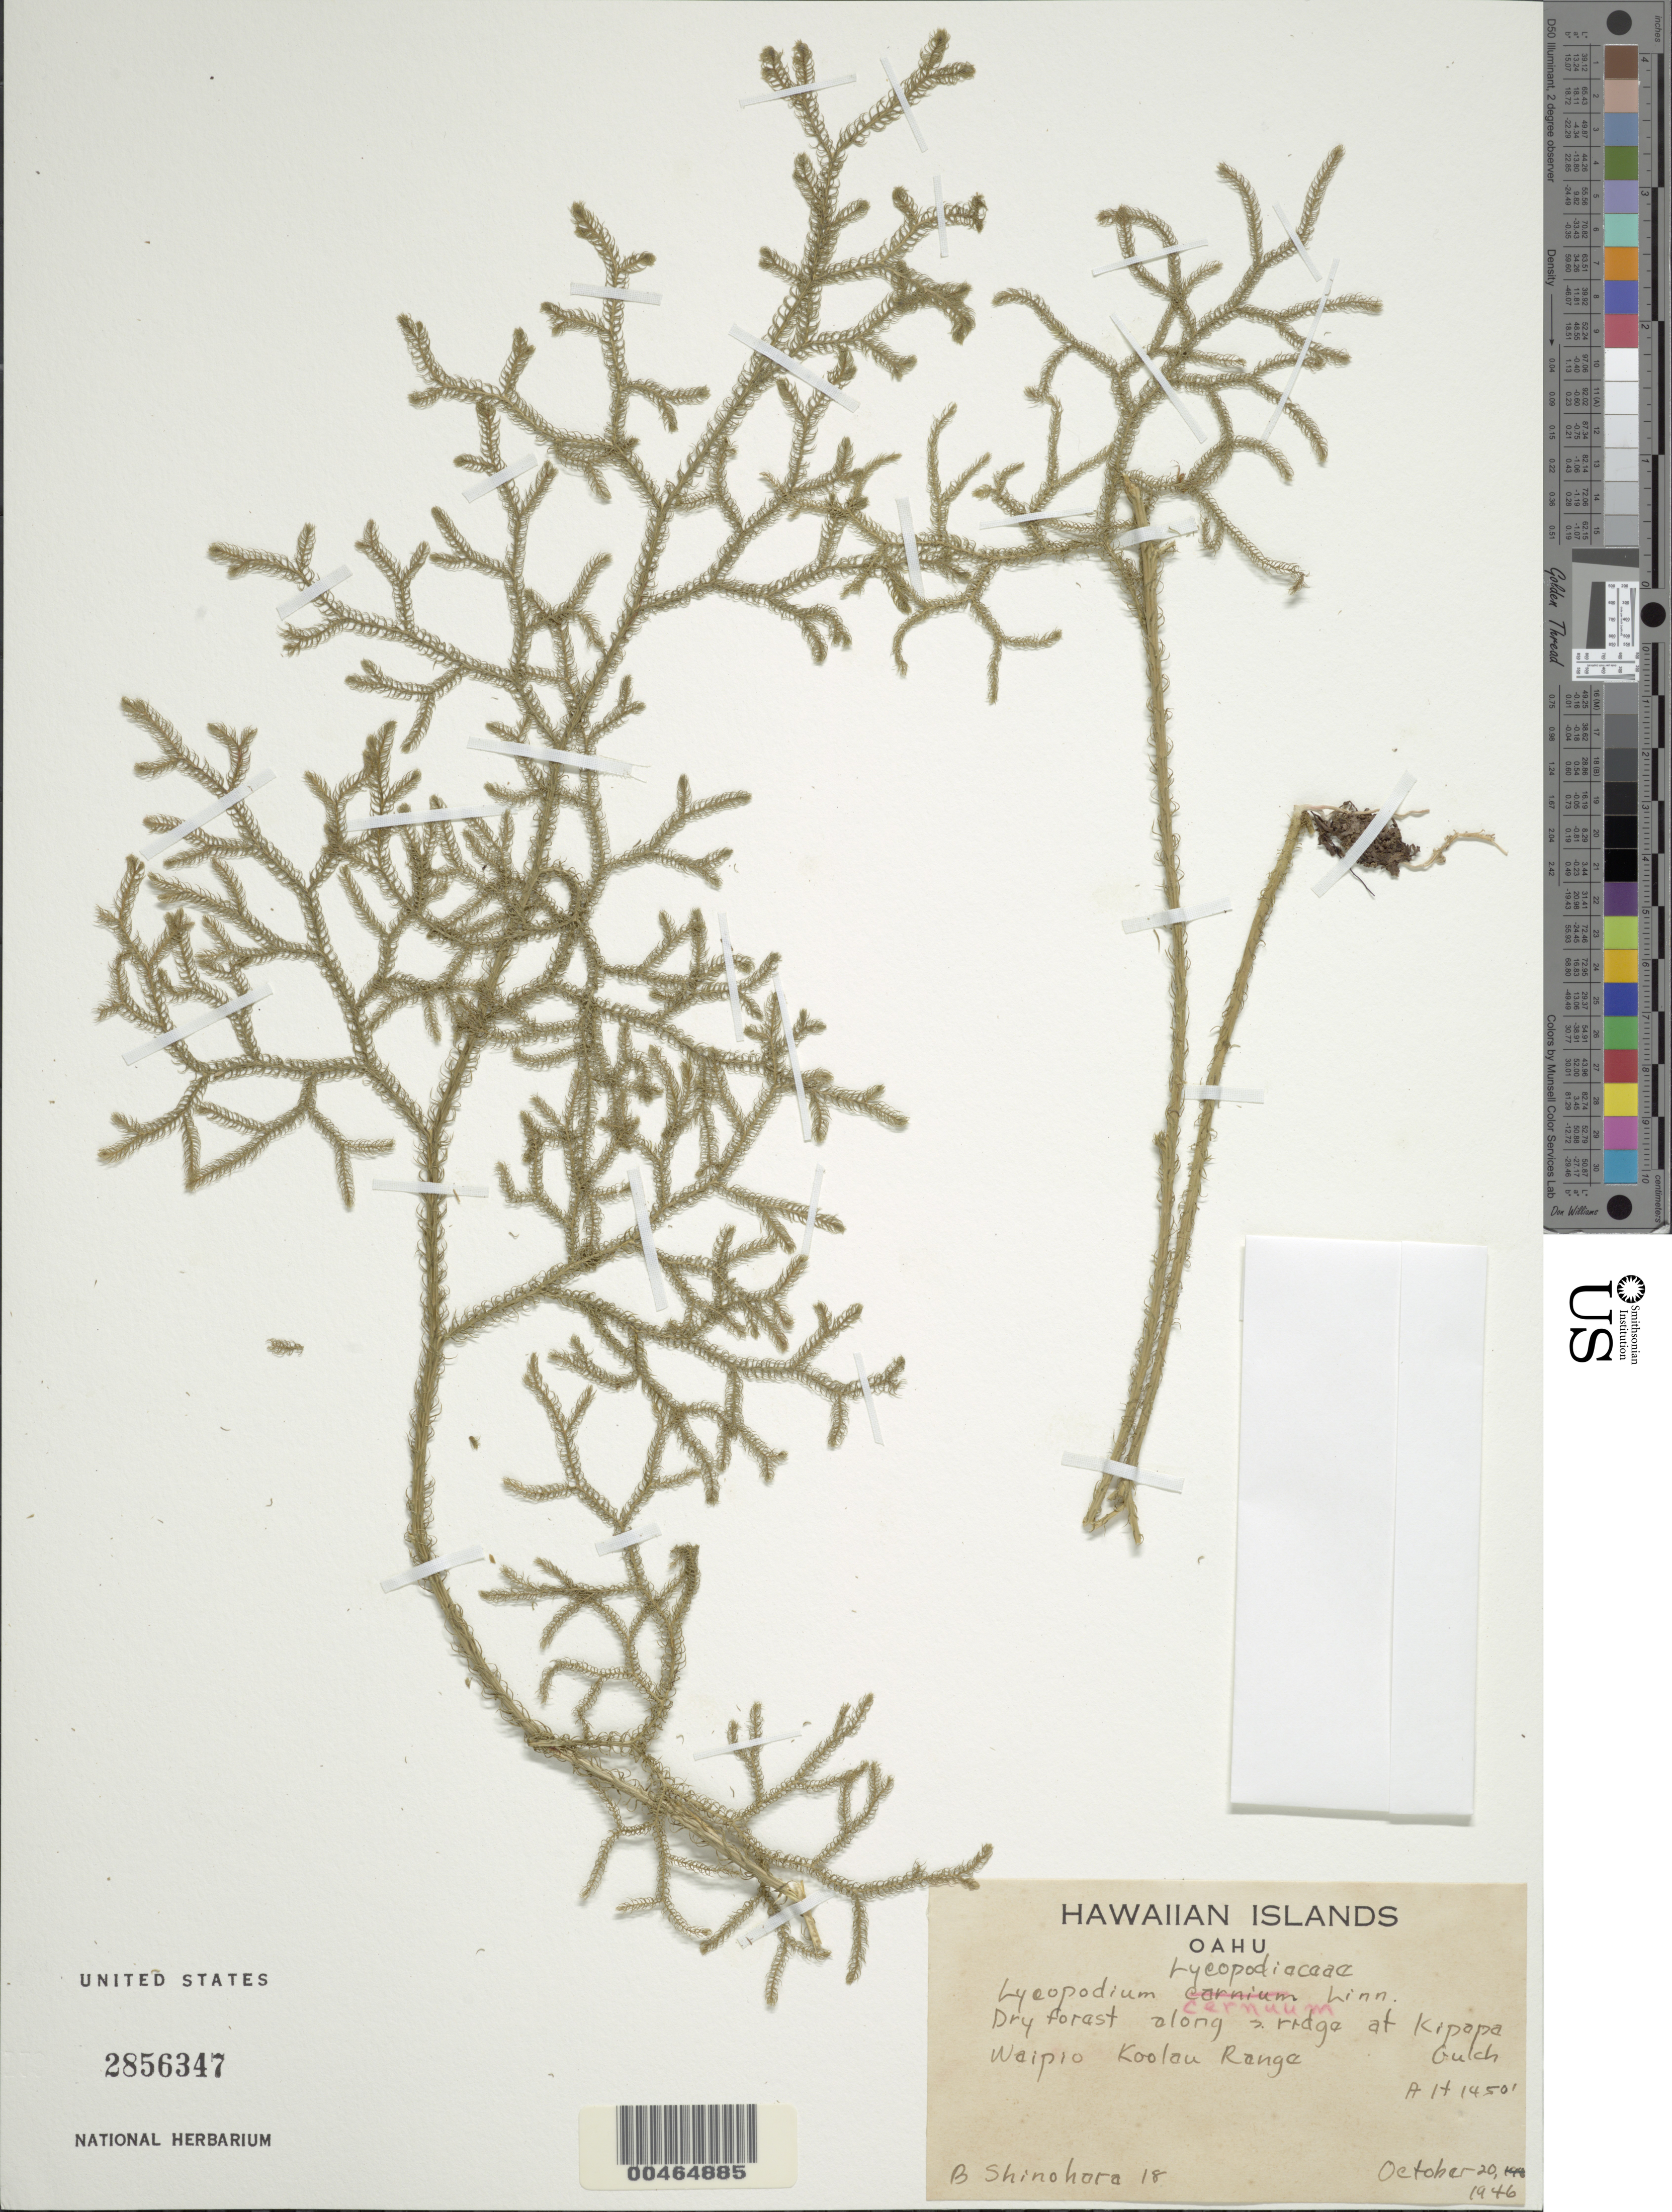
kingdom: Plantae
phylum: Tracheophyta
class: Lycopodiopsida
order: Lycopodiales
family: Lycopodiaceae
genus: Palhinhaea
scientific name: Palhinhaea cernua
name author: (L.) Vasc. & Franco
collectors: B. Shinohora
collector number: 18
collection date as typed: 20 Oct 1946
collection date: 1946-10-20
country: United States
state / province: Hawaii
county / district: Honolulu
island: Oahu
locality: At Kipapa Gulch, Waipio, Koolau Range, Oahu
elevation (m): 442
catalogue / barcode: US 2856347